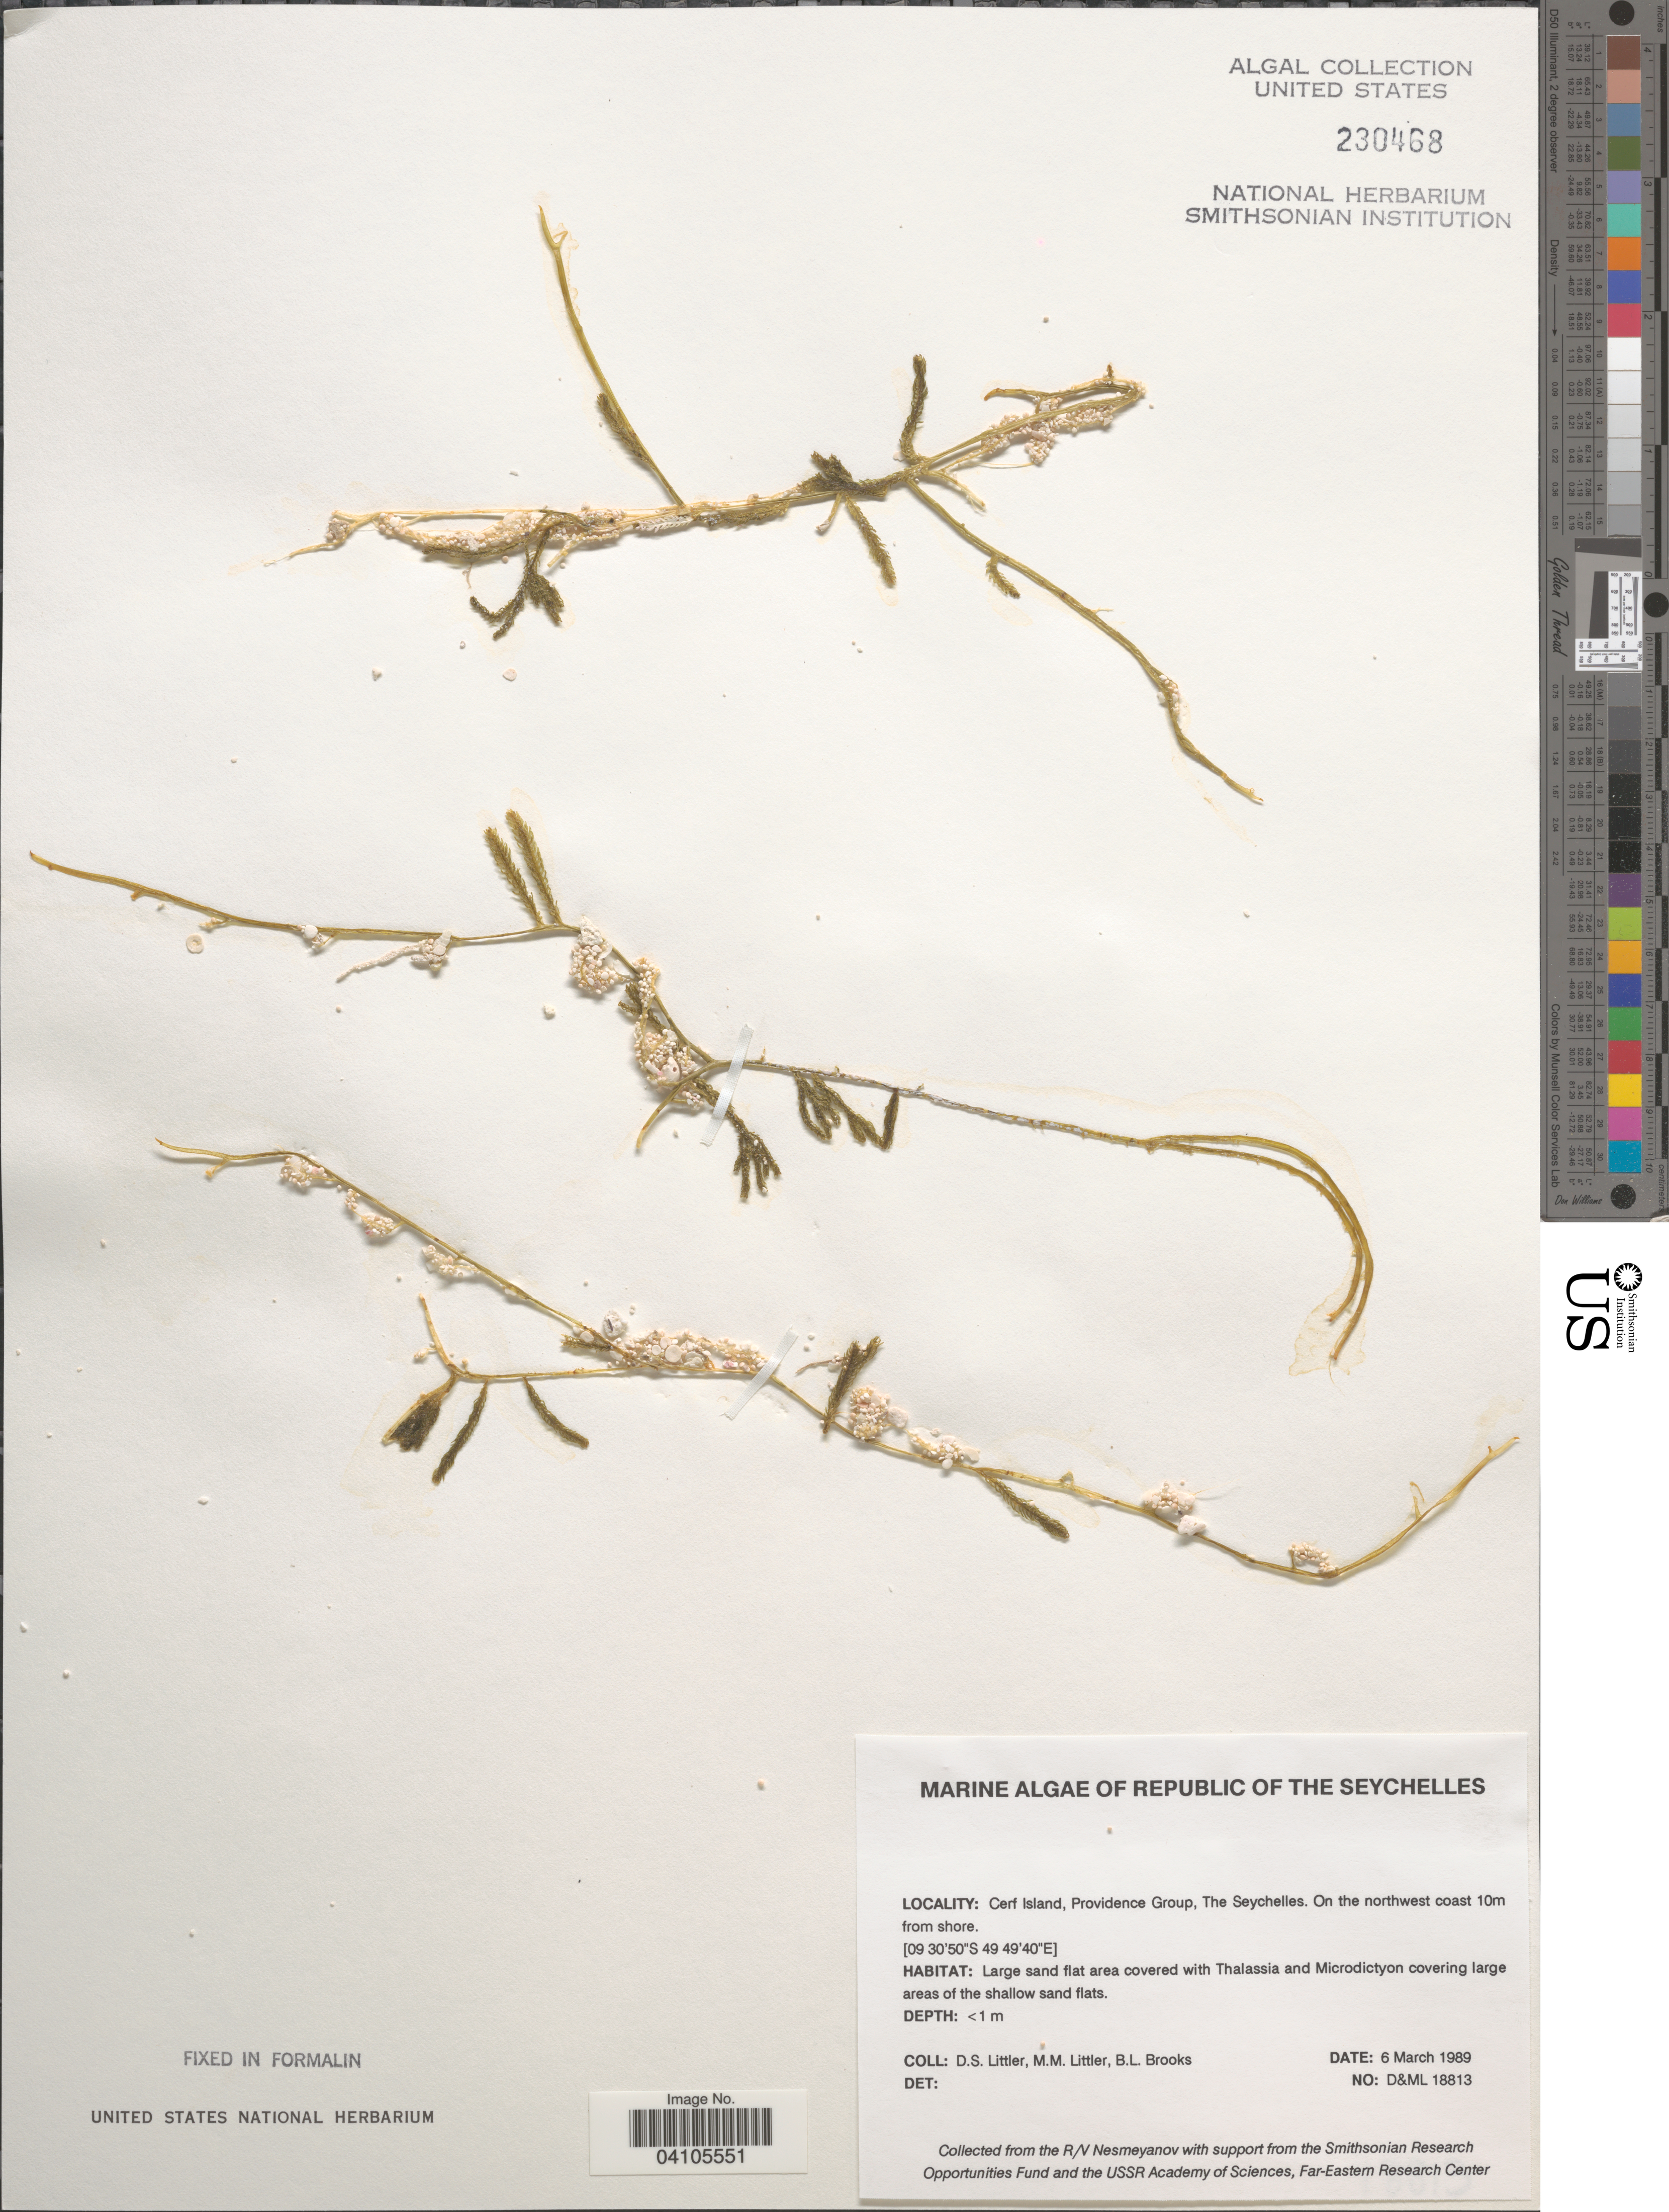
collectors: D. S. Littler & B. Brooks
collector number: D&ML 18813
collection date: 1989-03-06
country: Seychelles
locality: Cerf Island, Providence Group. On the northwest coast 10m from shore.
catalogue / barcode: US 230468